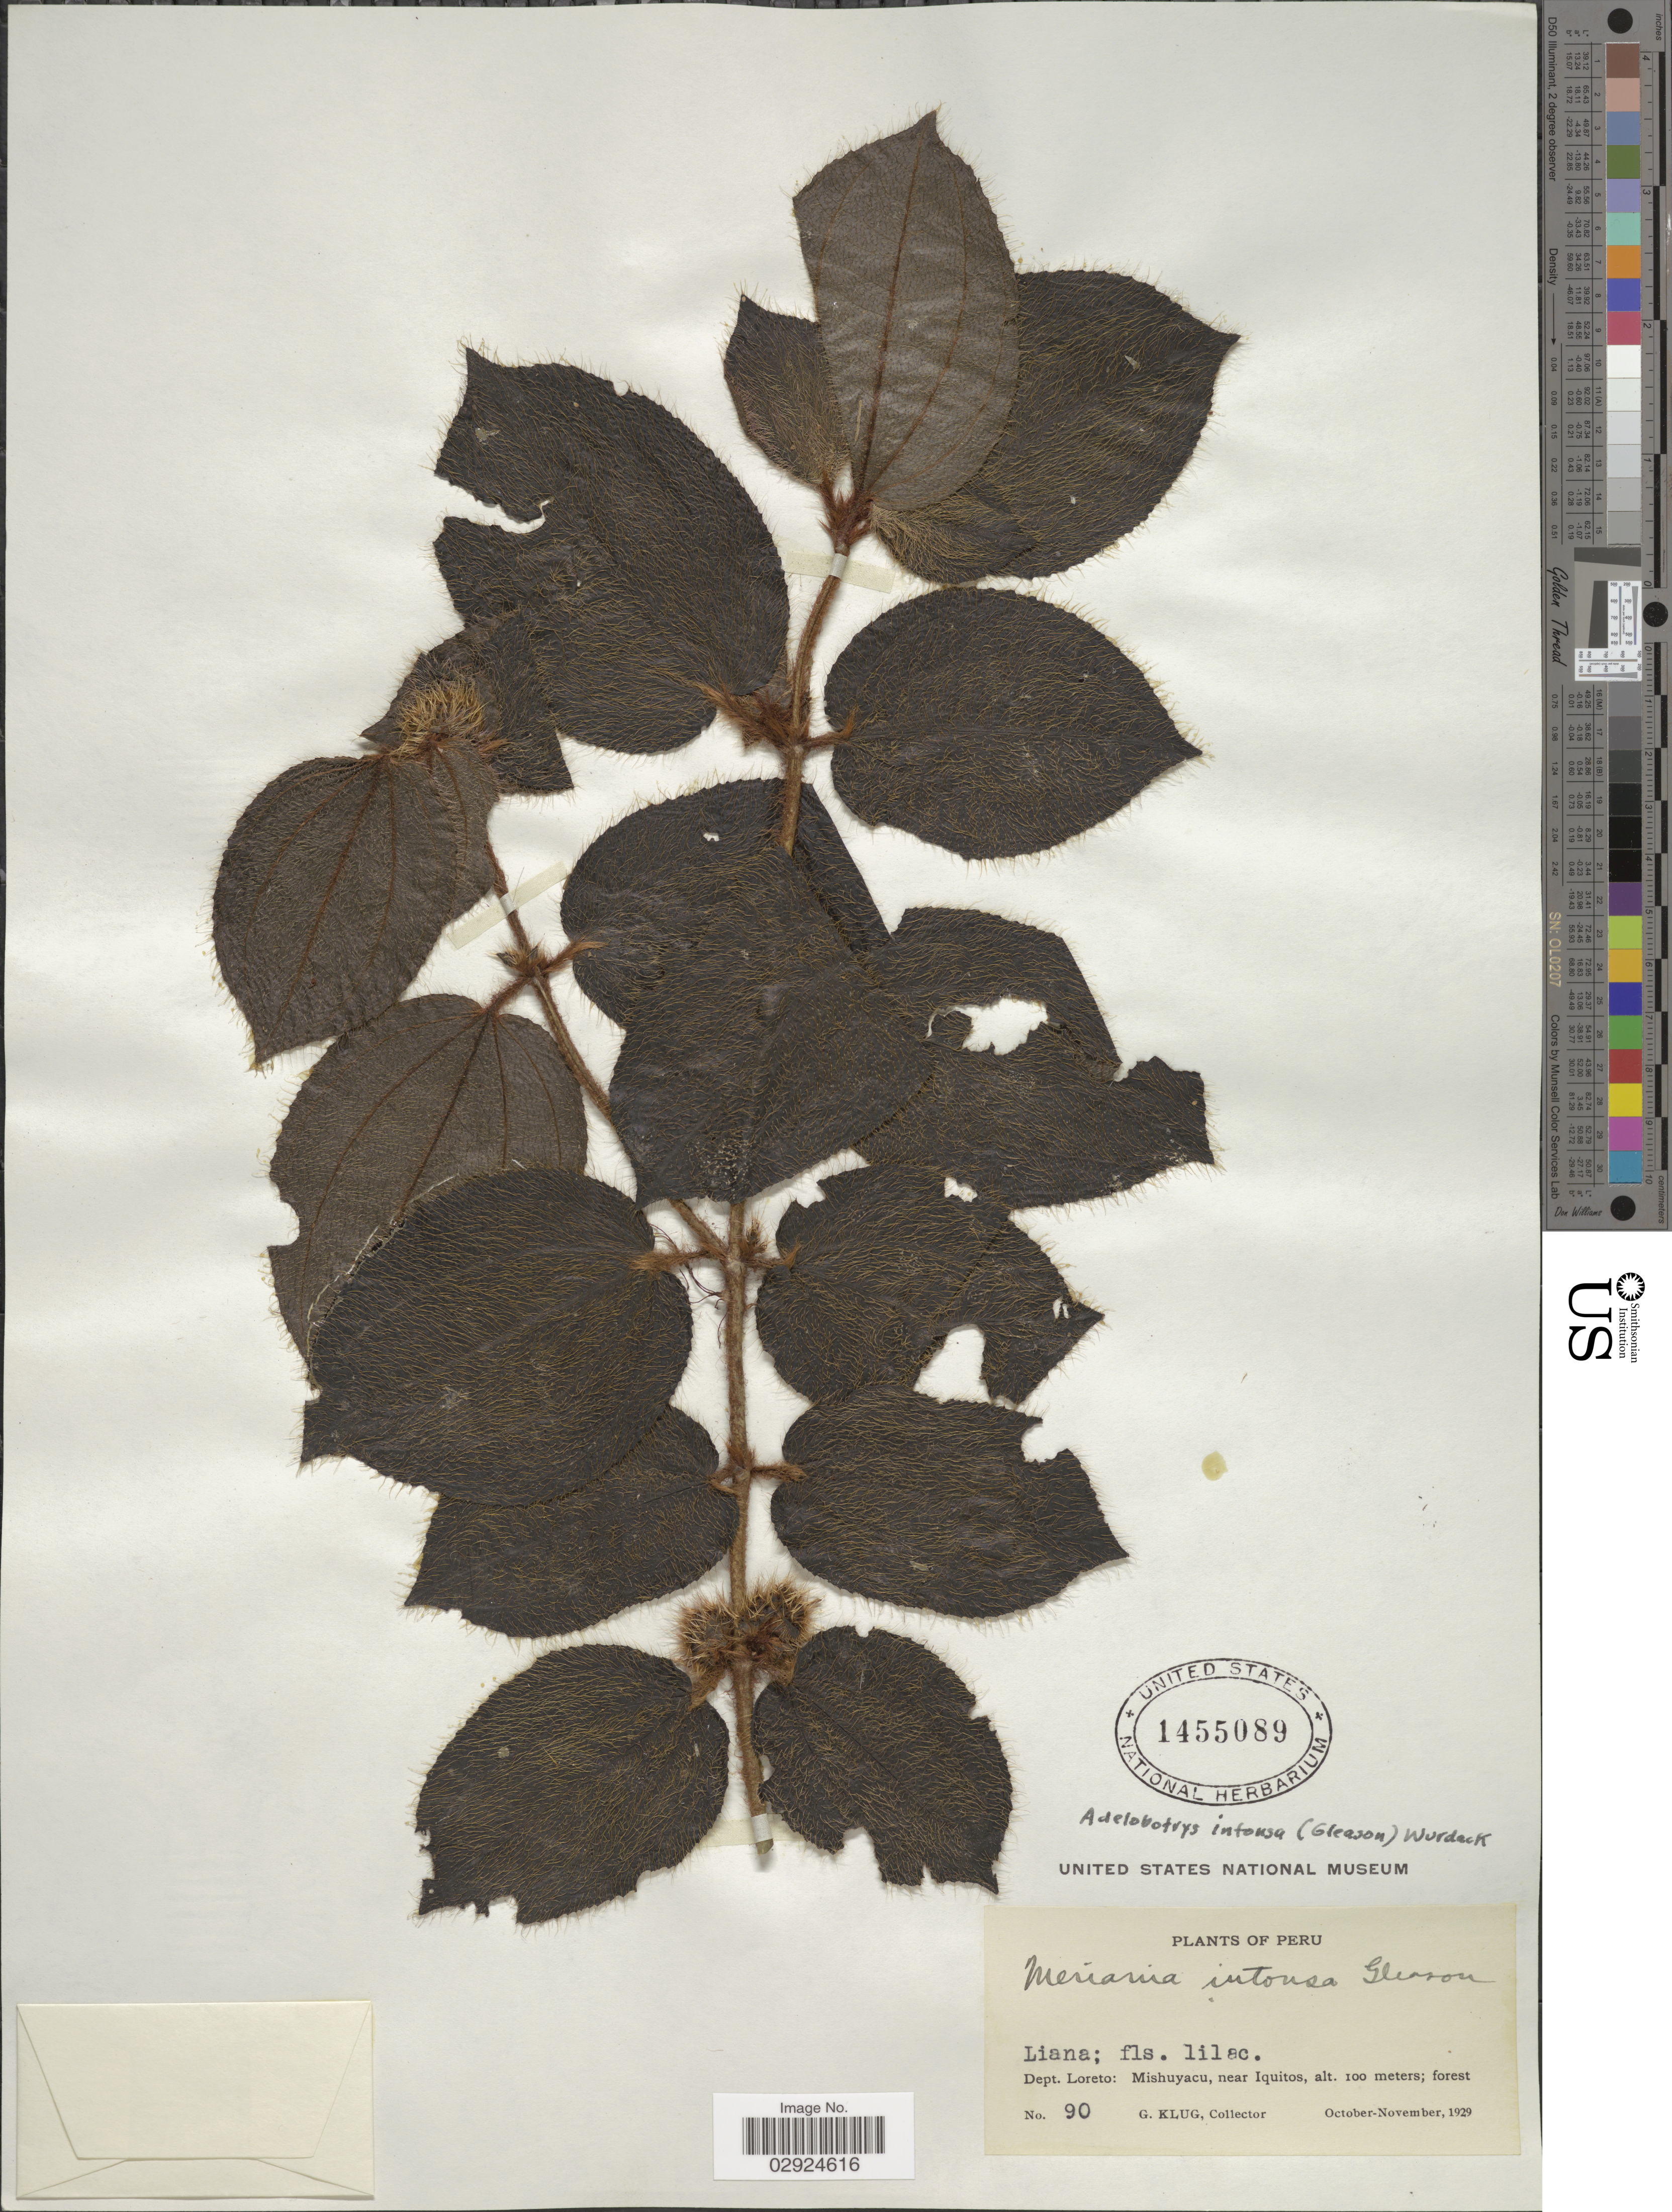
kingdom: Plantae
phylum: Tracheophyta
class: Magnoliopsida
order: Myrtales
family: Melastomataceae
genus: Adelobotrys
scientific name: Adelobotrys intonsus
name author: (Gleason) Wurdack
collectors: G. Klug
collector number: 90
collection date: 1929-10/1929-11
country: Peru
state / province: Loreto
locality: Dept. Loreto: Mishuyacu, near Iquitos.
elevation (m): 100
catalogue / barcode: US 1455089